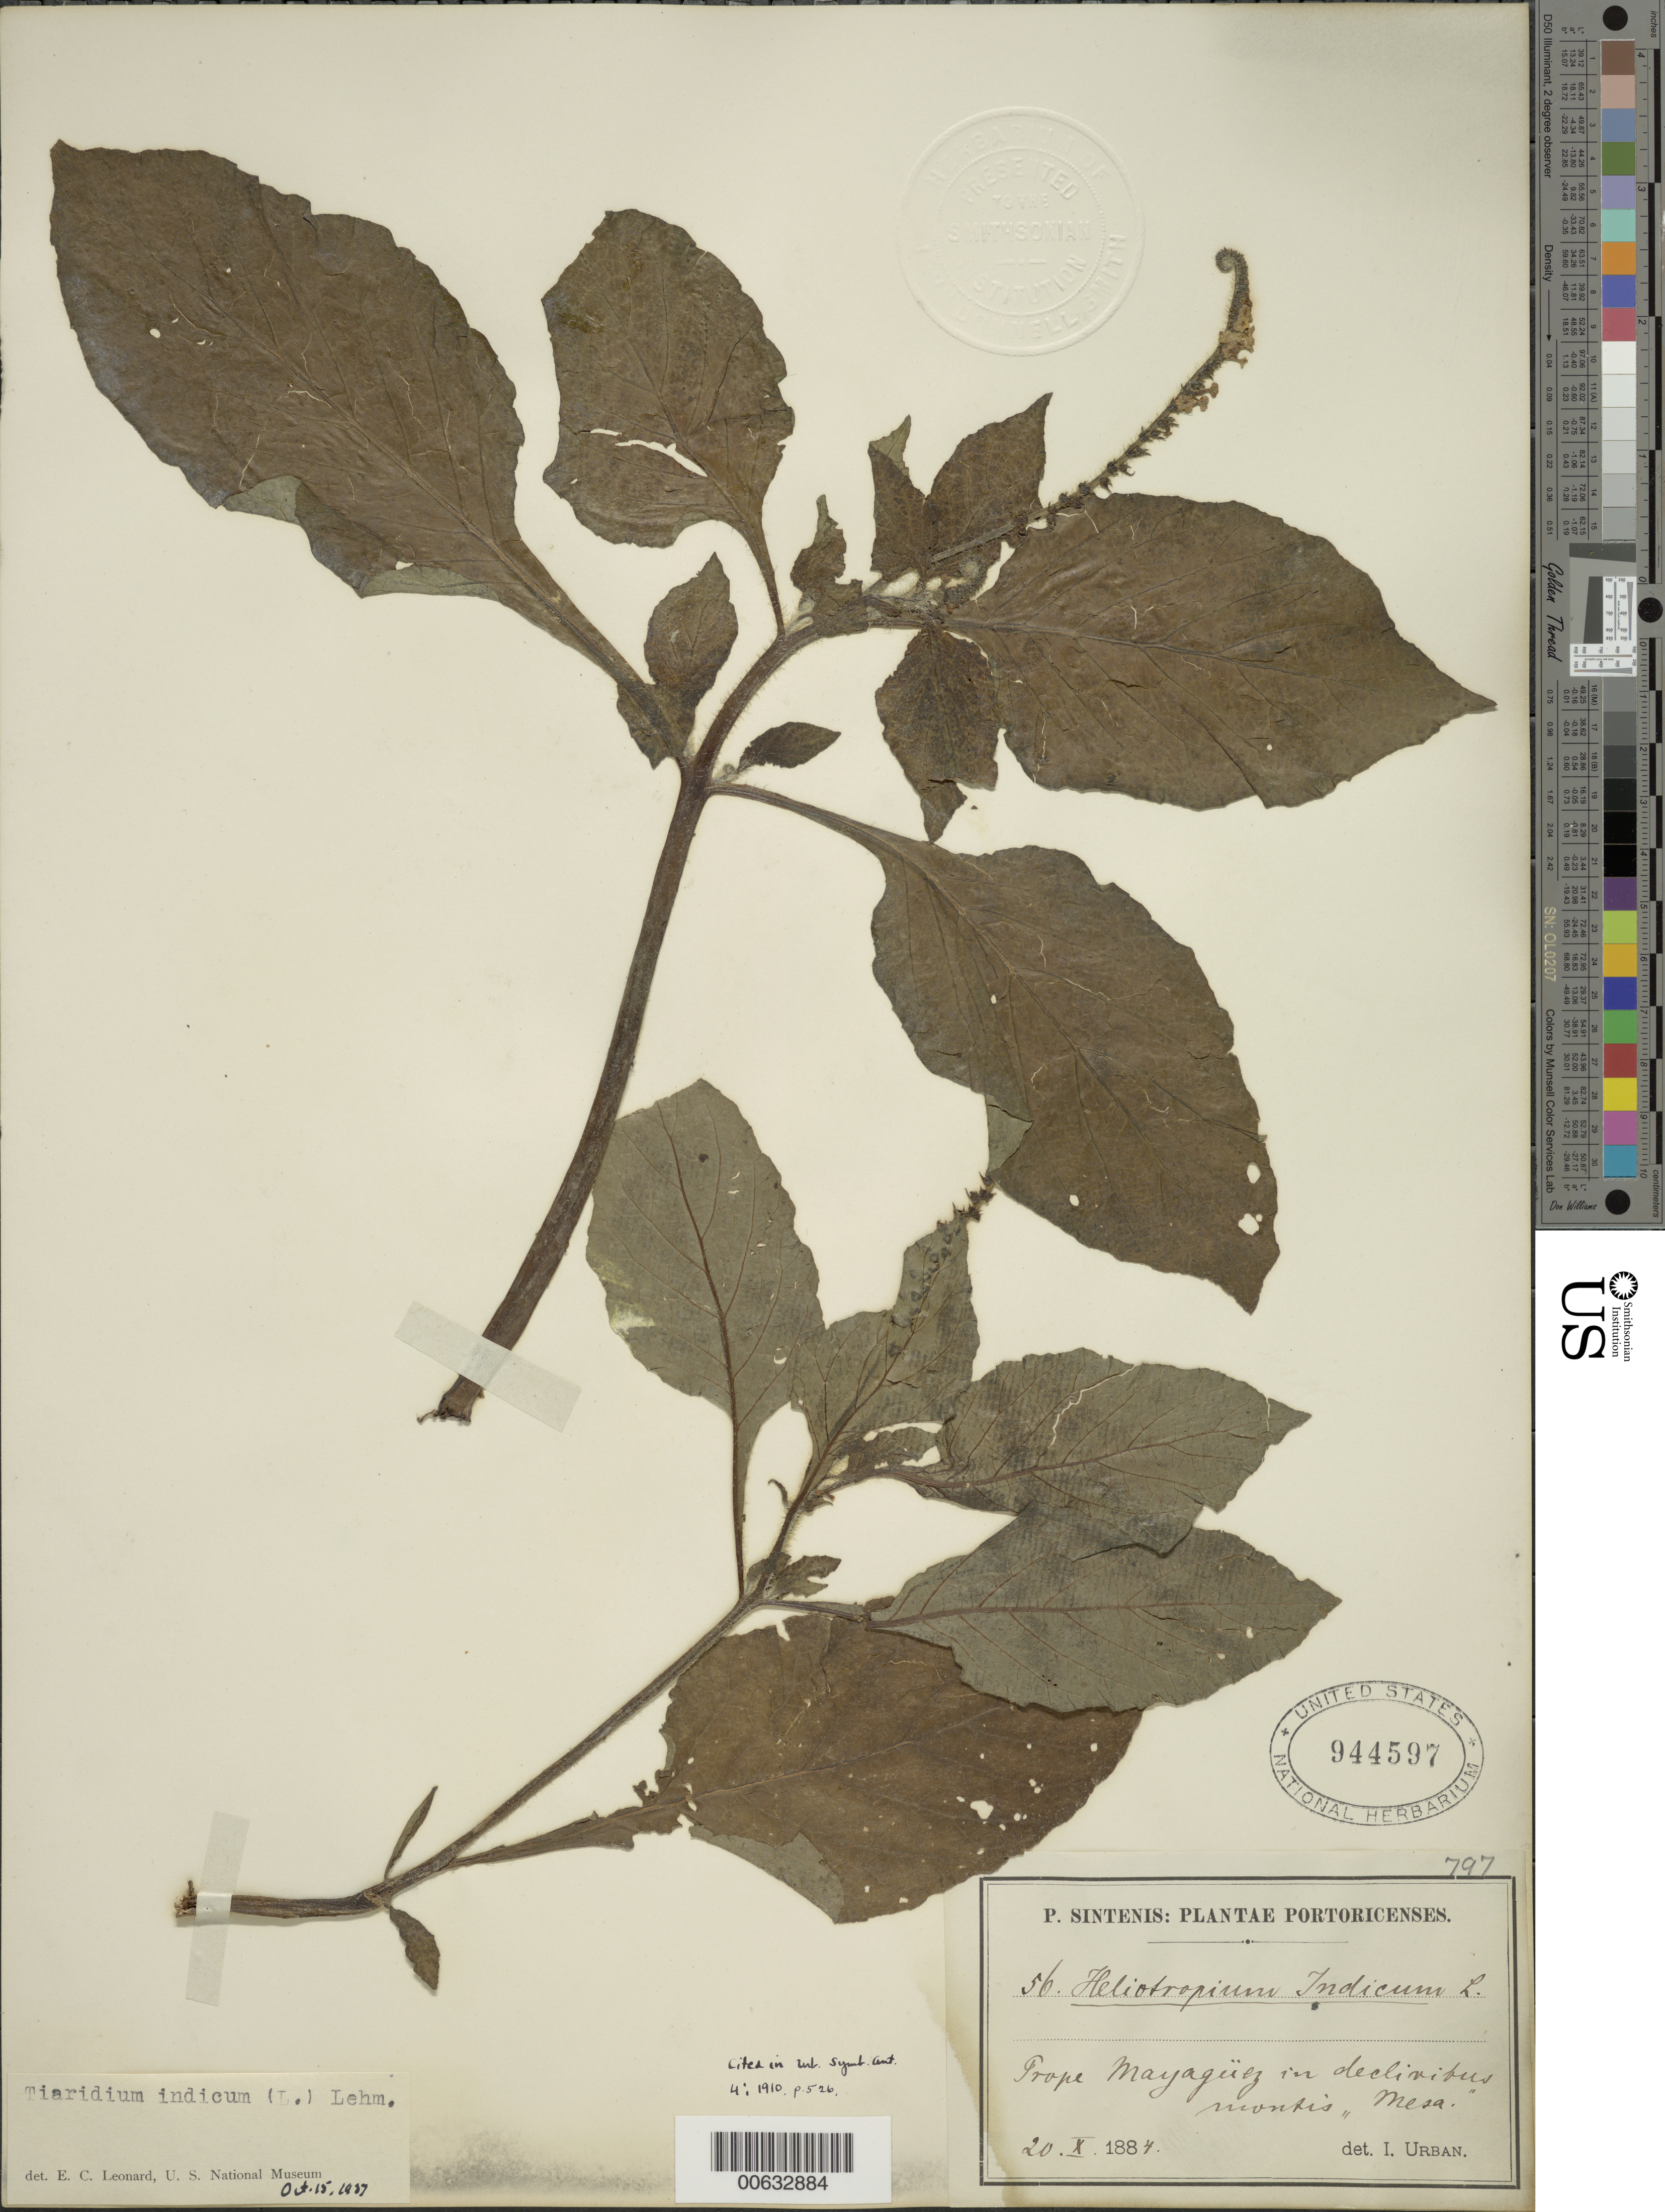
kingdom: Plantae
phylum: Tracheophyta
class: Magnoliopsida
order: Boraginales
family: Heliotropiaceae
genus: Heliotropium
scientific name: Heliotropium indicum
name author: L.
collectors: P. Sintenis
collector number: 56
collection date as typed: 20 Oct 1884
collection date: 1884-10-20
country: Puerto Rico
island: Greater Antilles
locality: Prope Mayagüez, in declivibus montis Mesa.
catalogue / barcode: US 944597